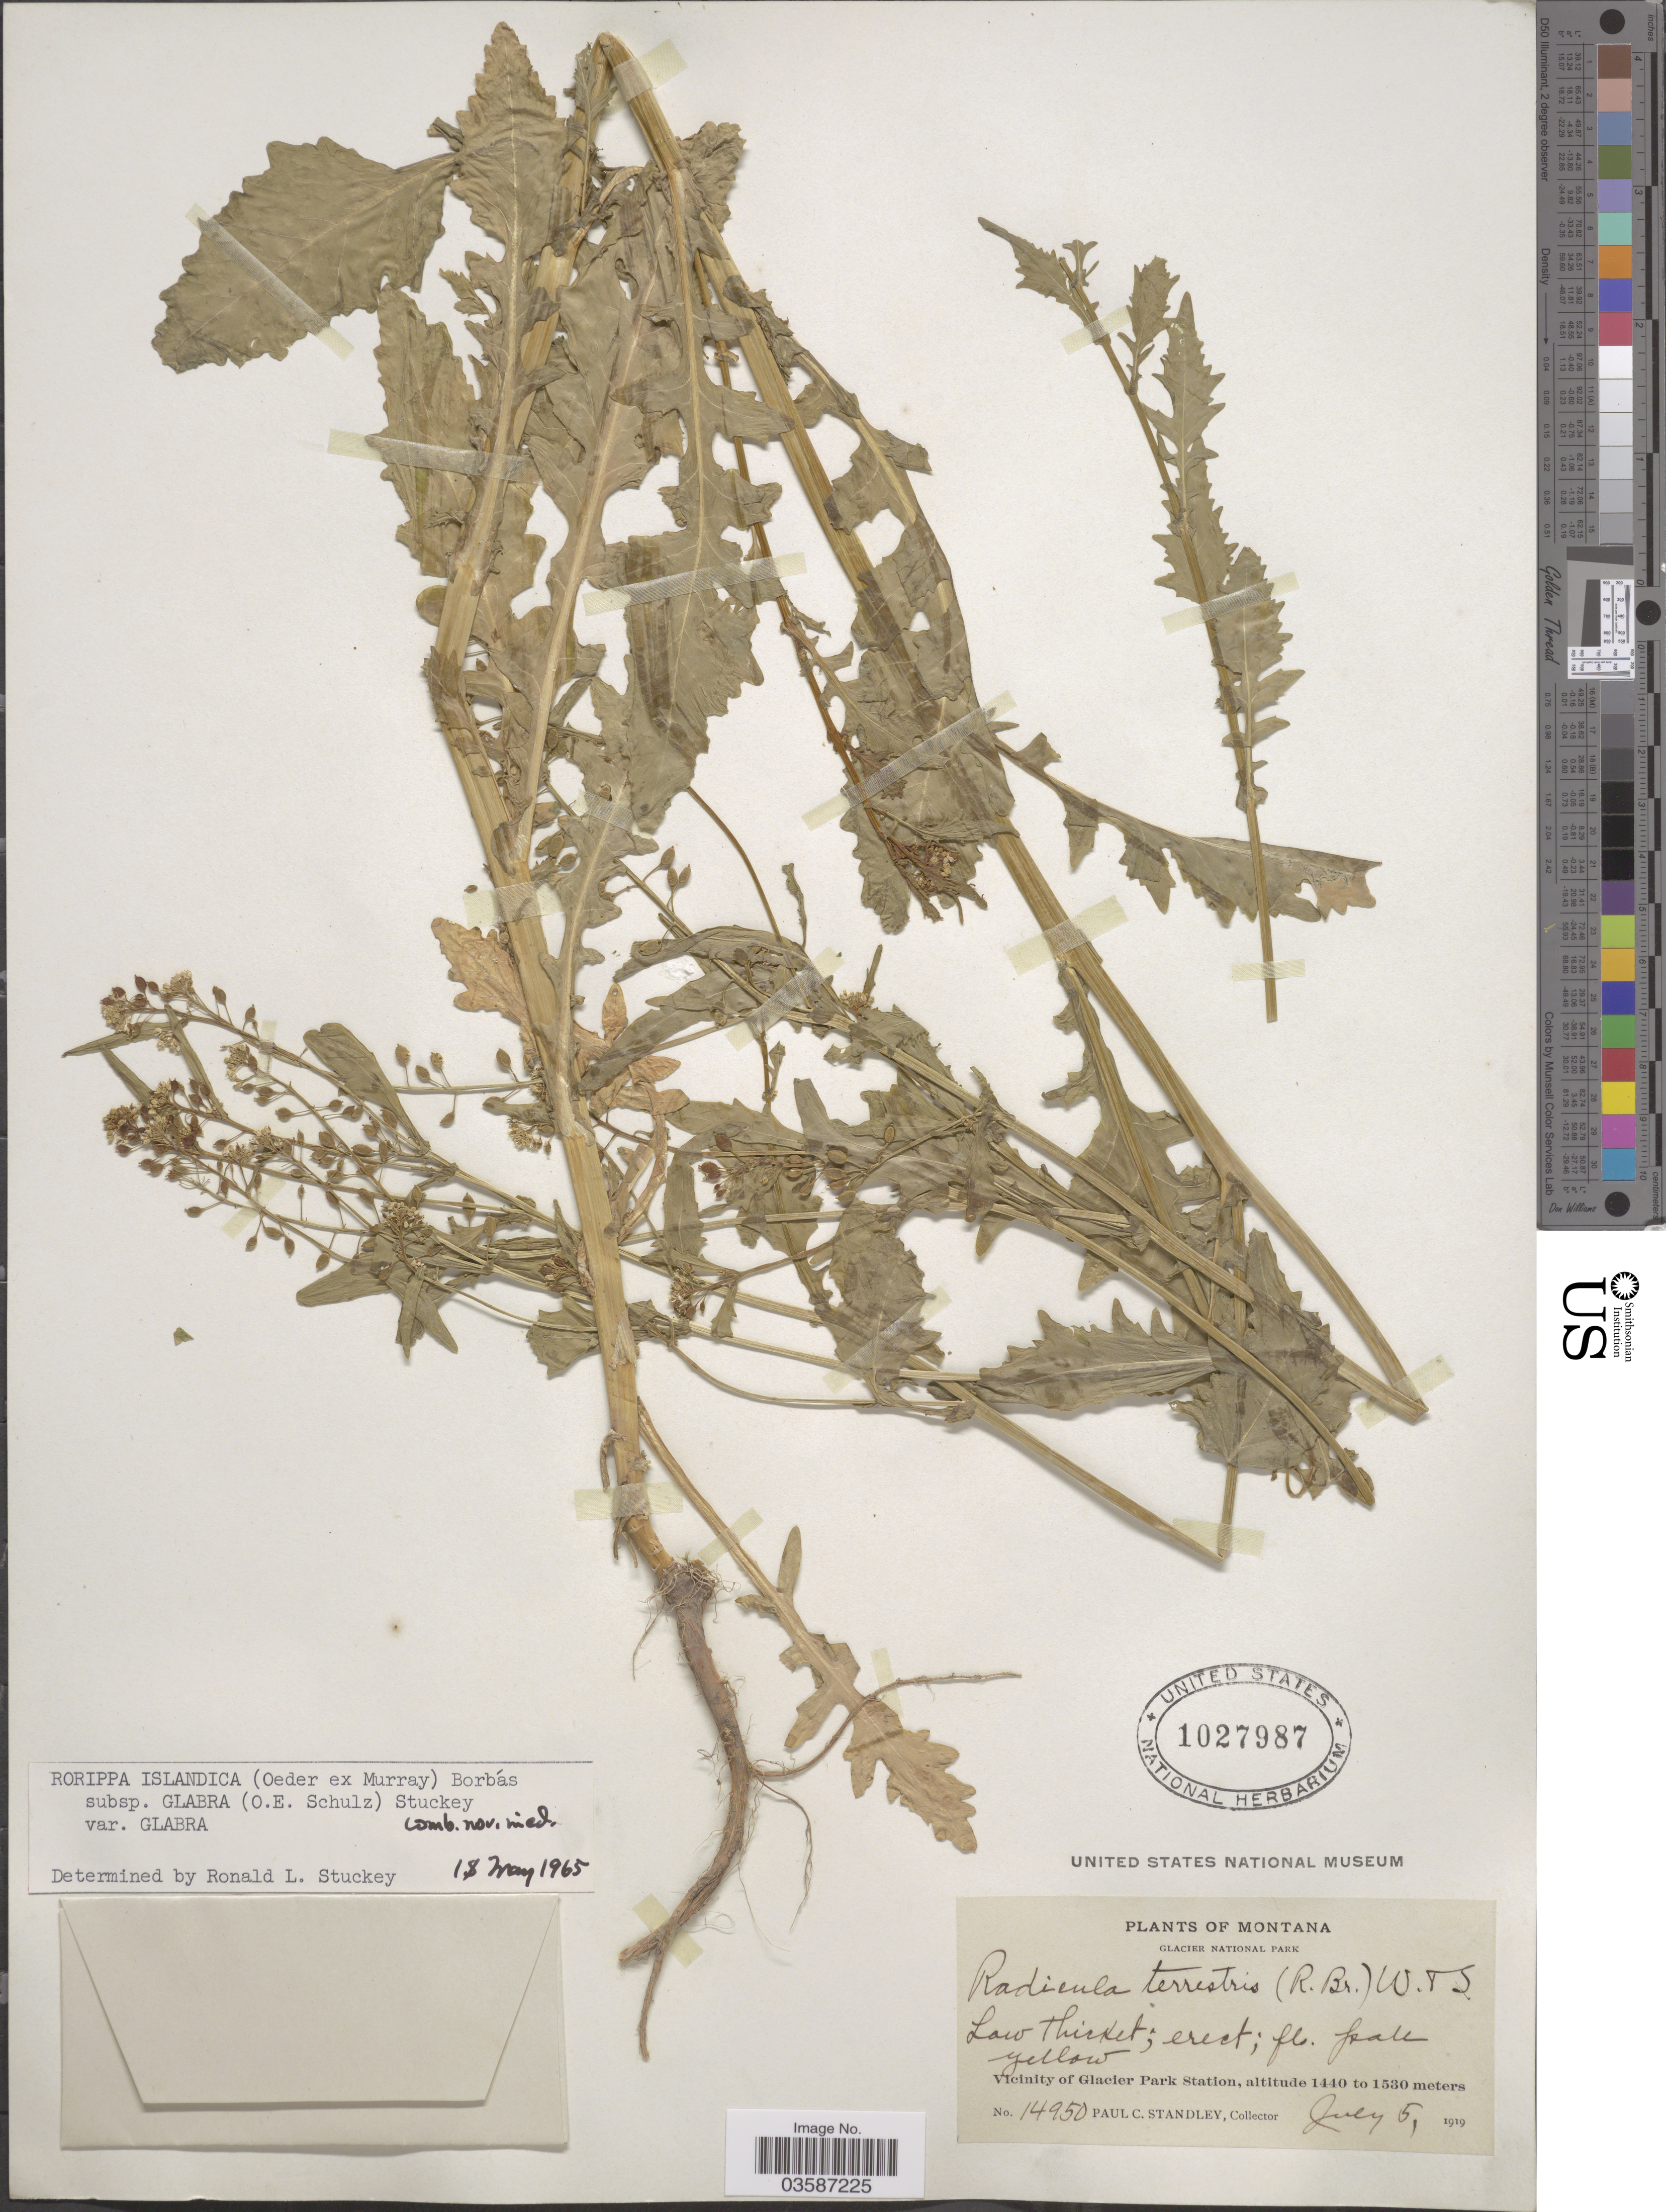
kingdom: Plantae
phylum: Tracheophyta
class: Magnoliopsida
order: Brassicales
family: Brassicaceae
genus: Rorippa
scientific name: Rorippa islandica var. glabrata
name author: (Lunell) Butters & Abbe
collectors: P. C. Standley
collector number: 14950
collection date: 1919-07-05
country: United States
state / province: Montana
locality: Glacier National Park. Vicinity of Glacier Park Station.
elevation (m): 1440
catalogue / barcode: US 1027987